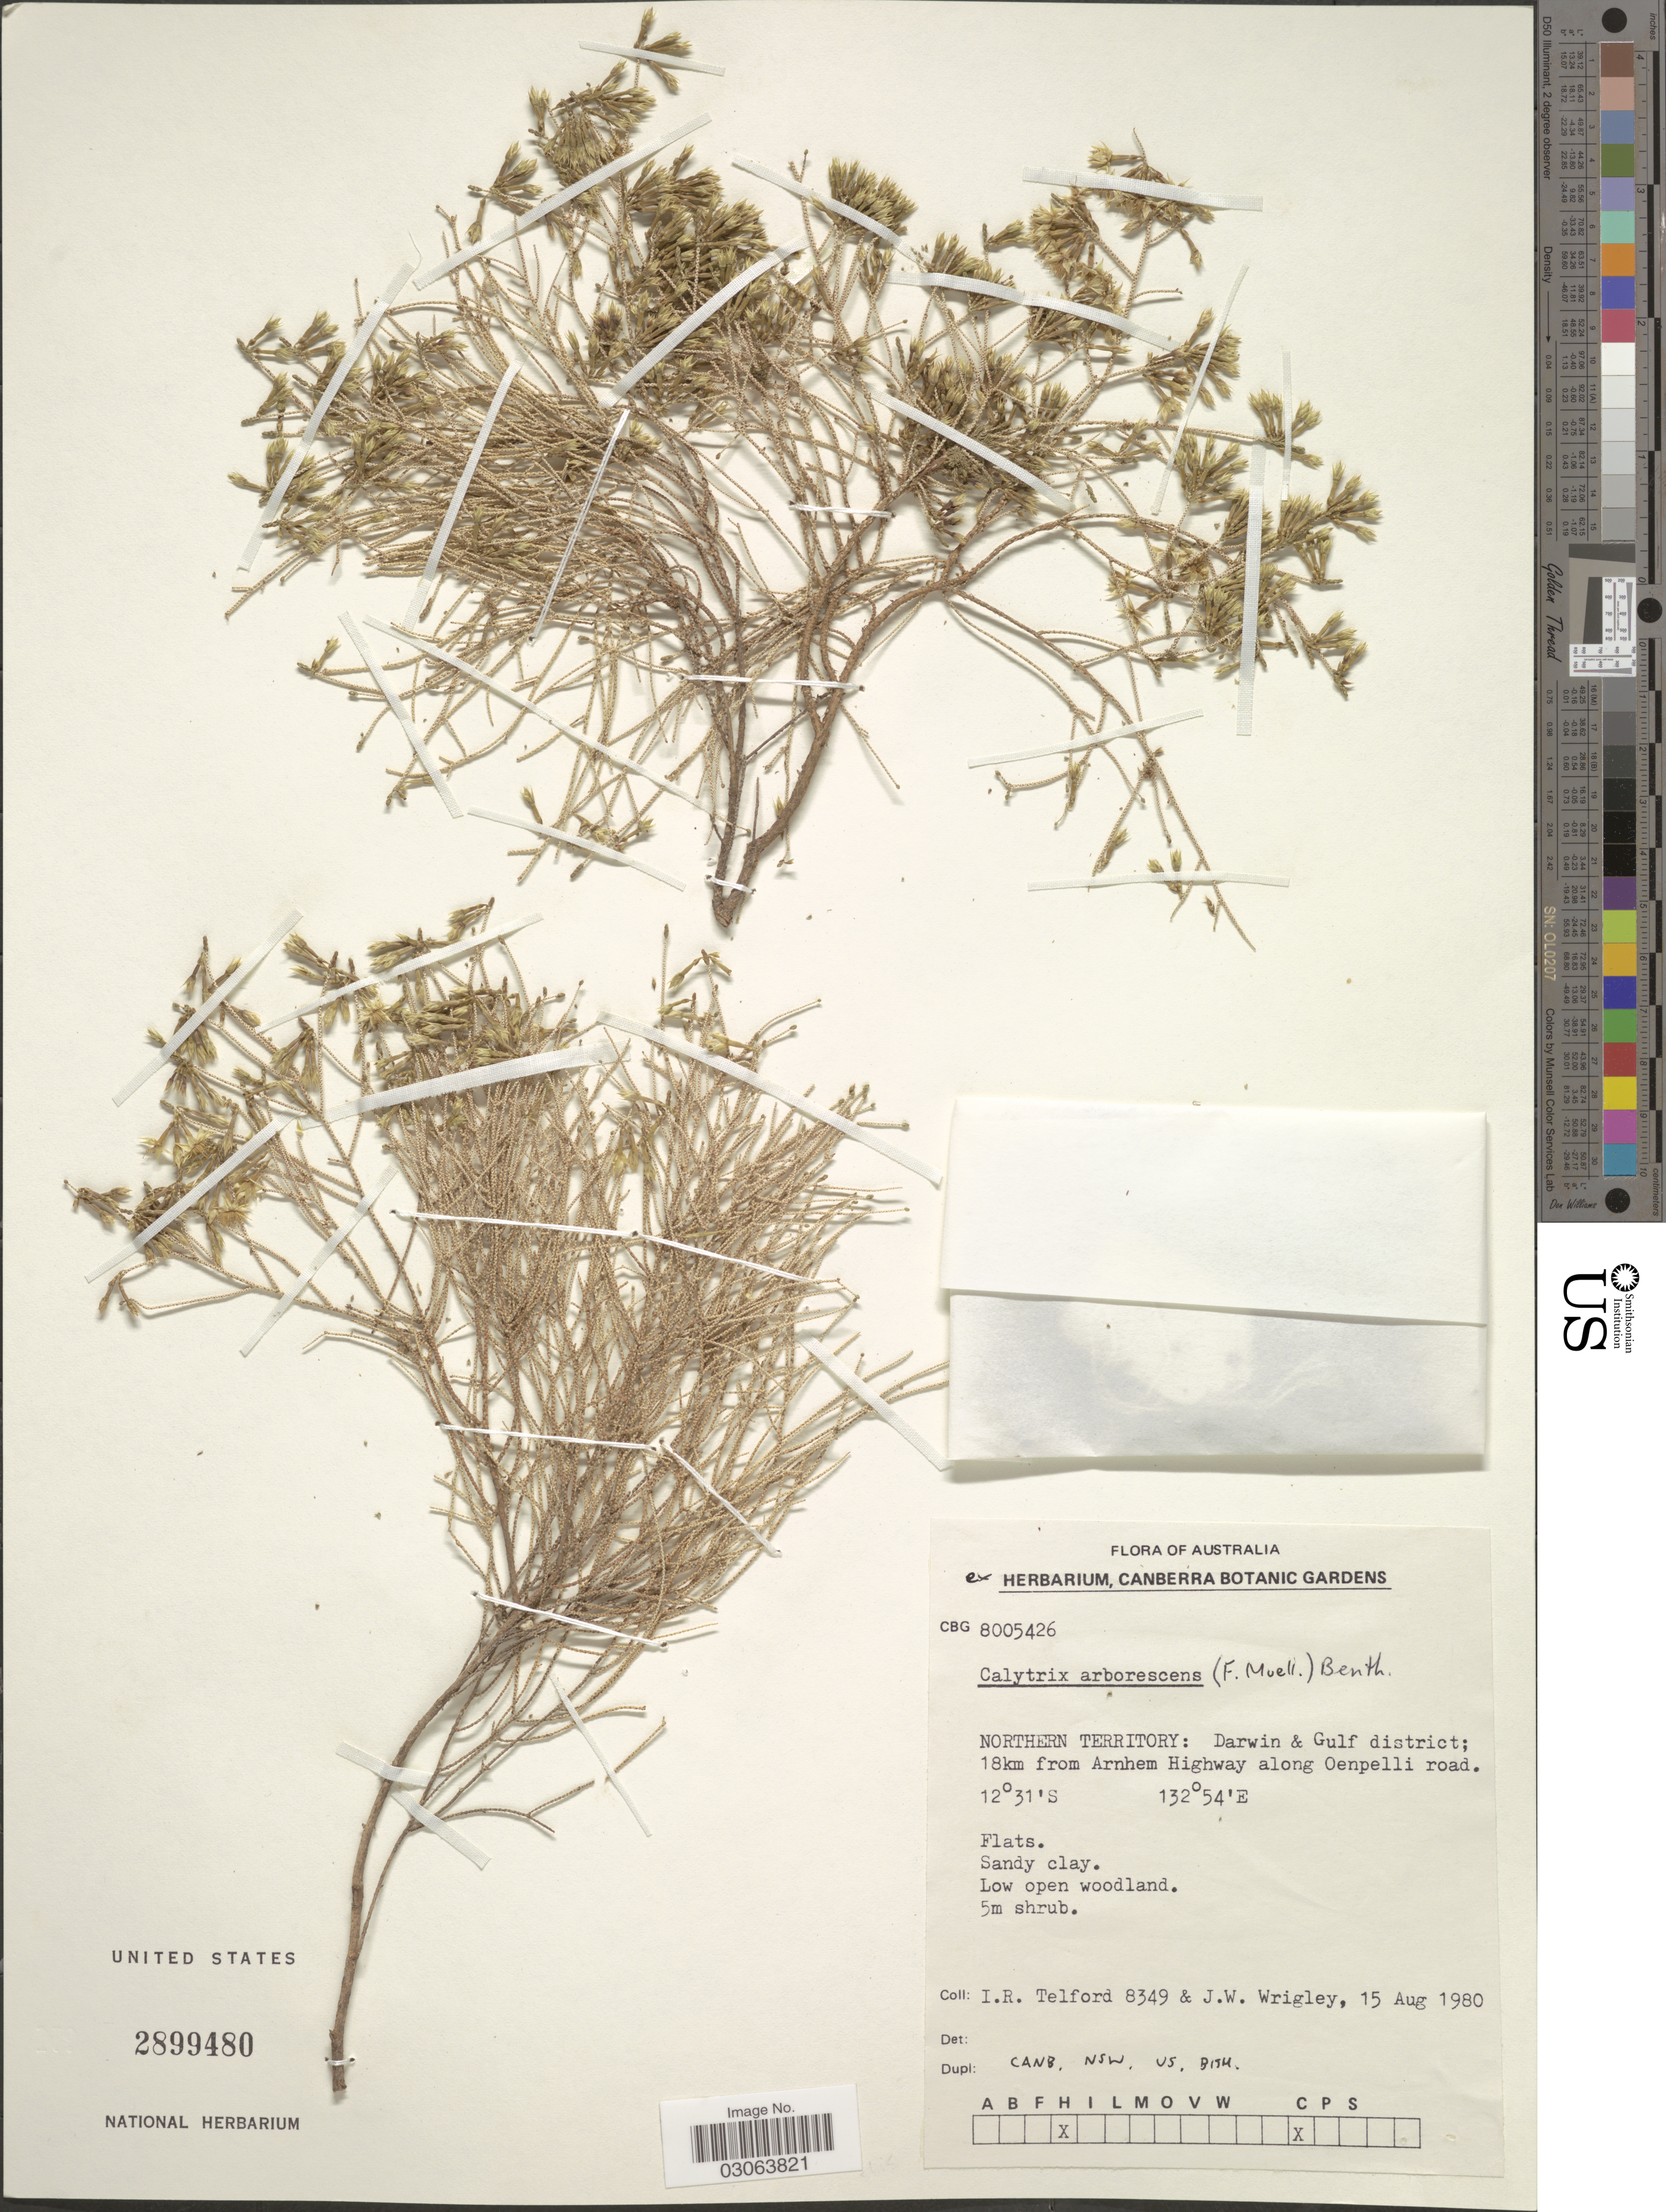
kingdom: Plantae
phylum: Tracheophyta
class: Magnoliopsida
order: Myrtales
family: Myrtaceae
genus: Calytrix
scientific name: Calytrix arborescens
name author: (F. Muell.) Benth.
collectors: I. R. Telford & J. Wrigley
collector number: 8349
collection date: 1980-08-15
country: Australia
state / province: Northern Territory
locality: Darwin & Gulf district; 18km from Arnhem Highway along Oenpelli road.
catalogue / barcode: US 2899480